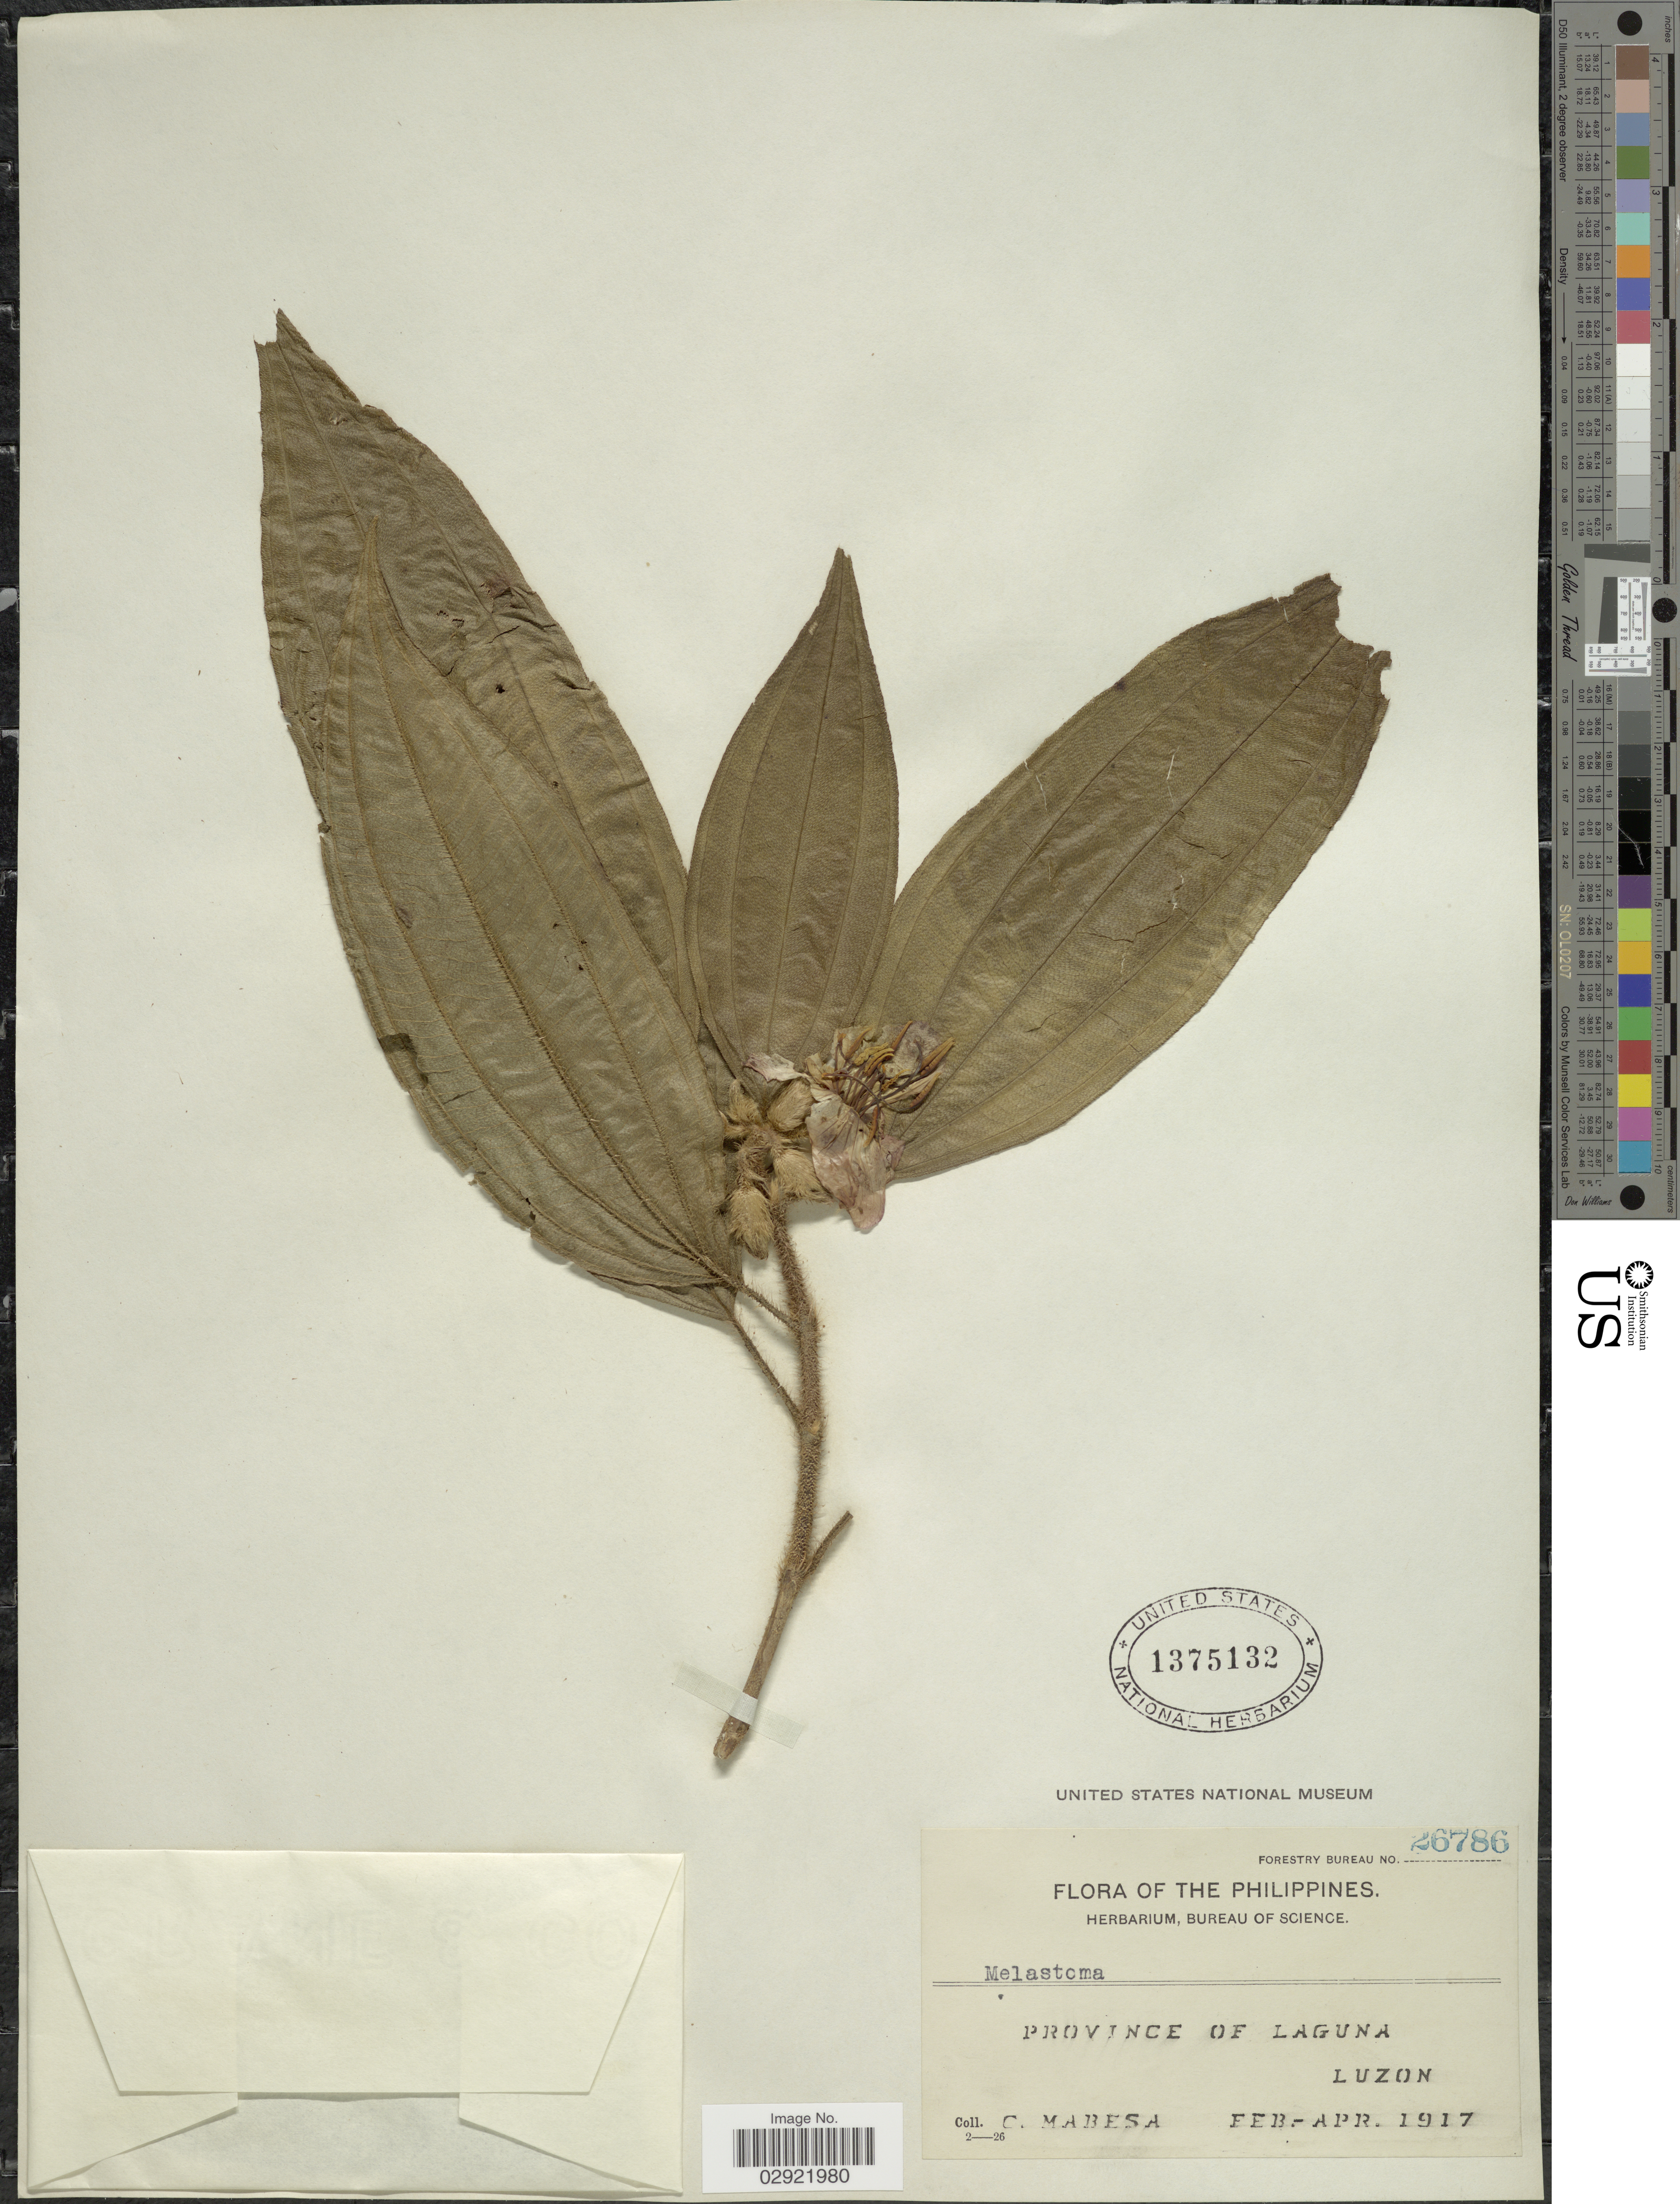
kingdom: Plantae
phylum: Tracheophyta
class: Magnoliopsida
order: Myrtales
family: Melastomataceae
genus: Melastoma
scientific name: Melastoma sp.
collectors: C. Mabesa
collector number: Forestry Bureau 26786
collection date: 1917-02/1917-04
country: Philippines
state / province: Calabarzon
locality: Province of Laguna, Luzon.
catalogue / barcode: US 1375132